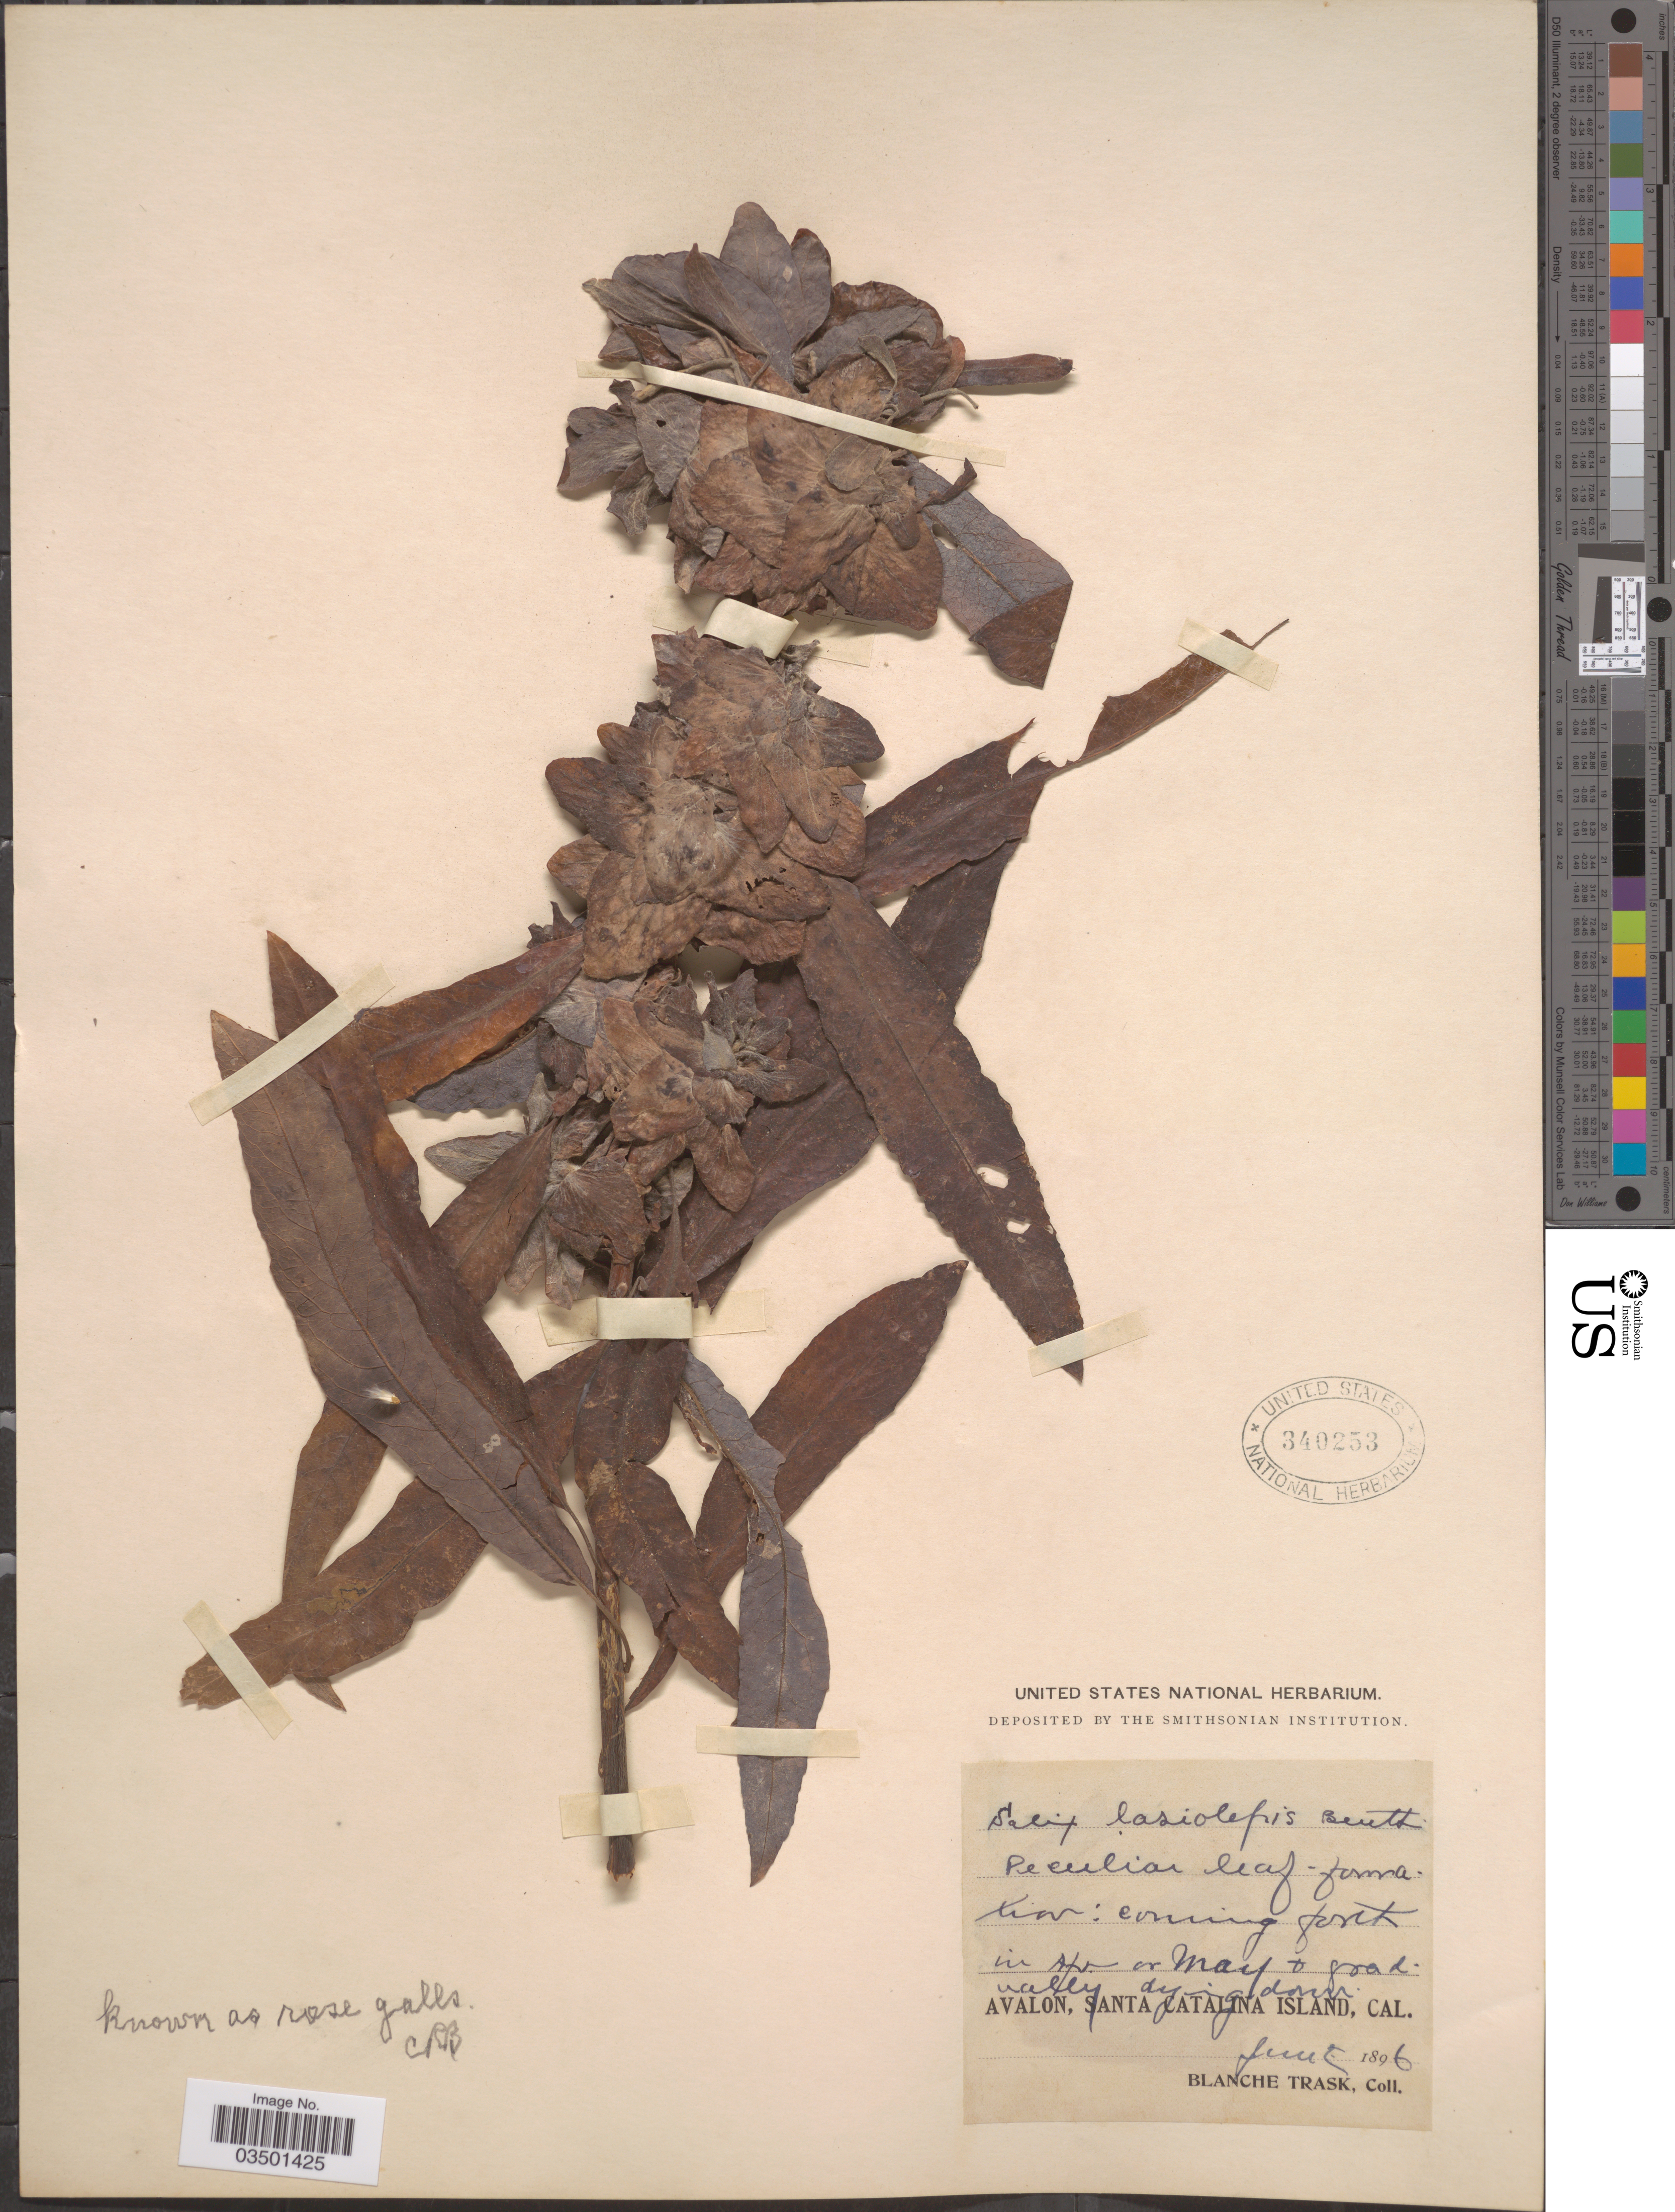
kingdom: Plantae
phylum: Tracheophyta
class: Magnoliopsida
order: Malpighiales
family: Salicaceae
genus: Salix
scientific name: Salix lasiolepis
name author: Benth.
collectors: B. Trask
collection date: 1896-06-05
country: United States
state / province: California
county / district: Los Angeles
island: Santa Catalina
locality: Avalon, Santa Catalina Island.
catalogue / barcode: US 340253